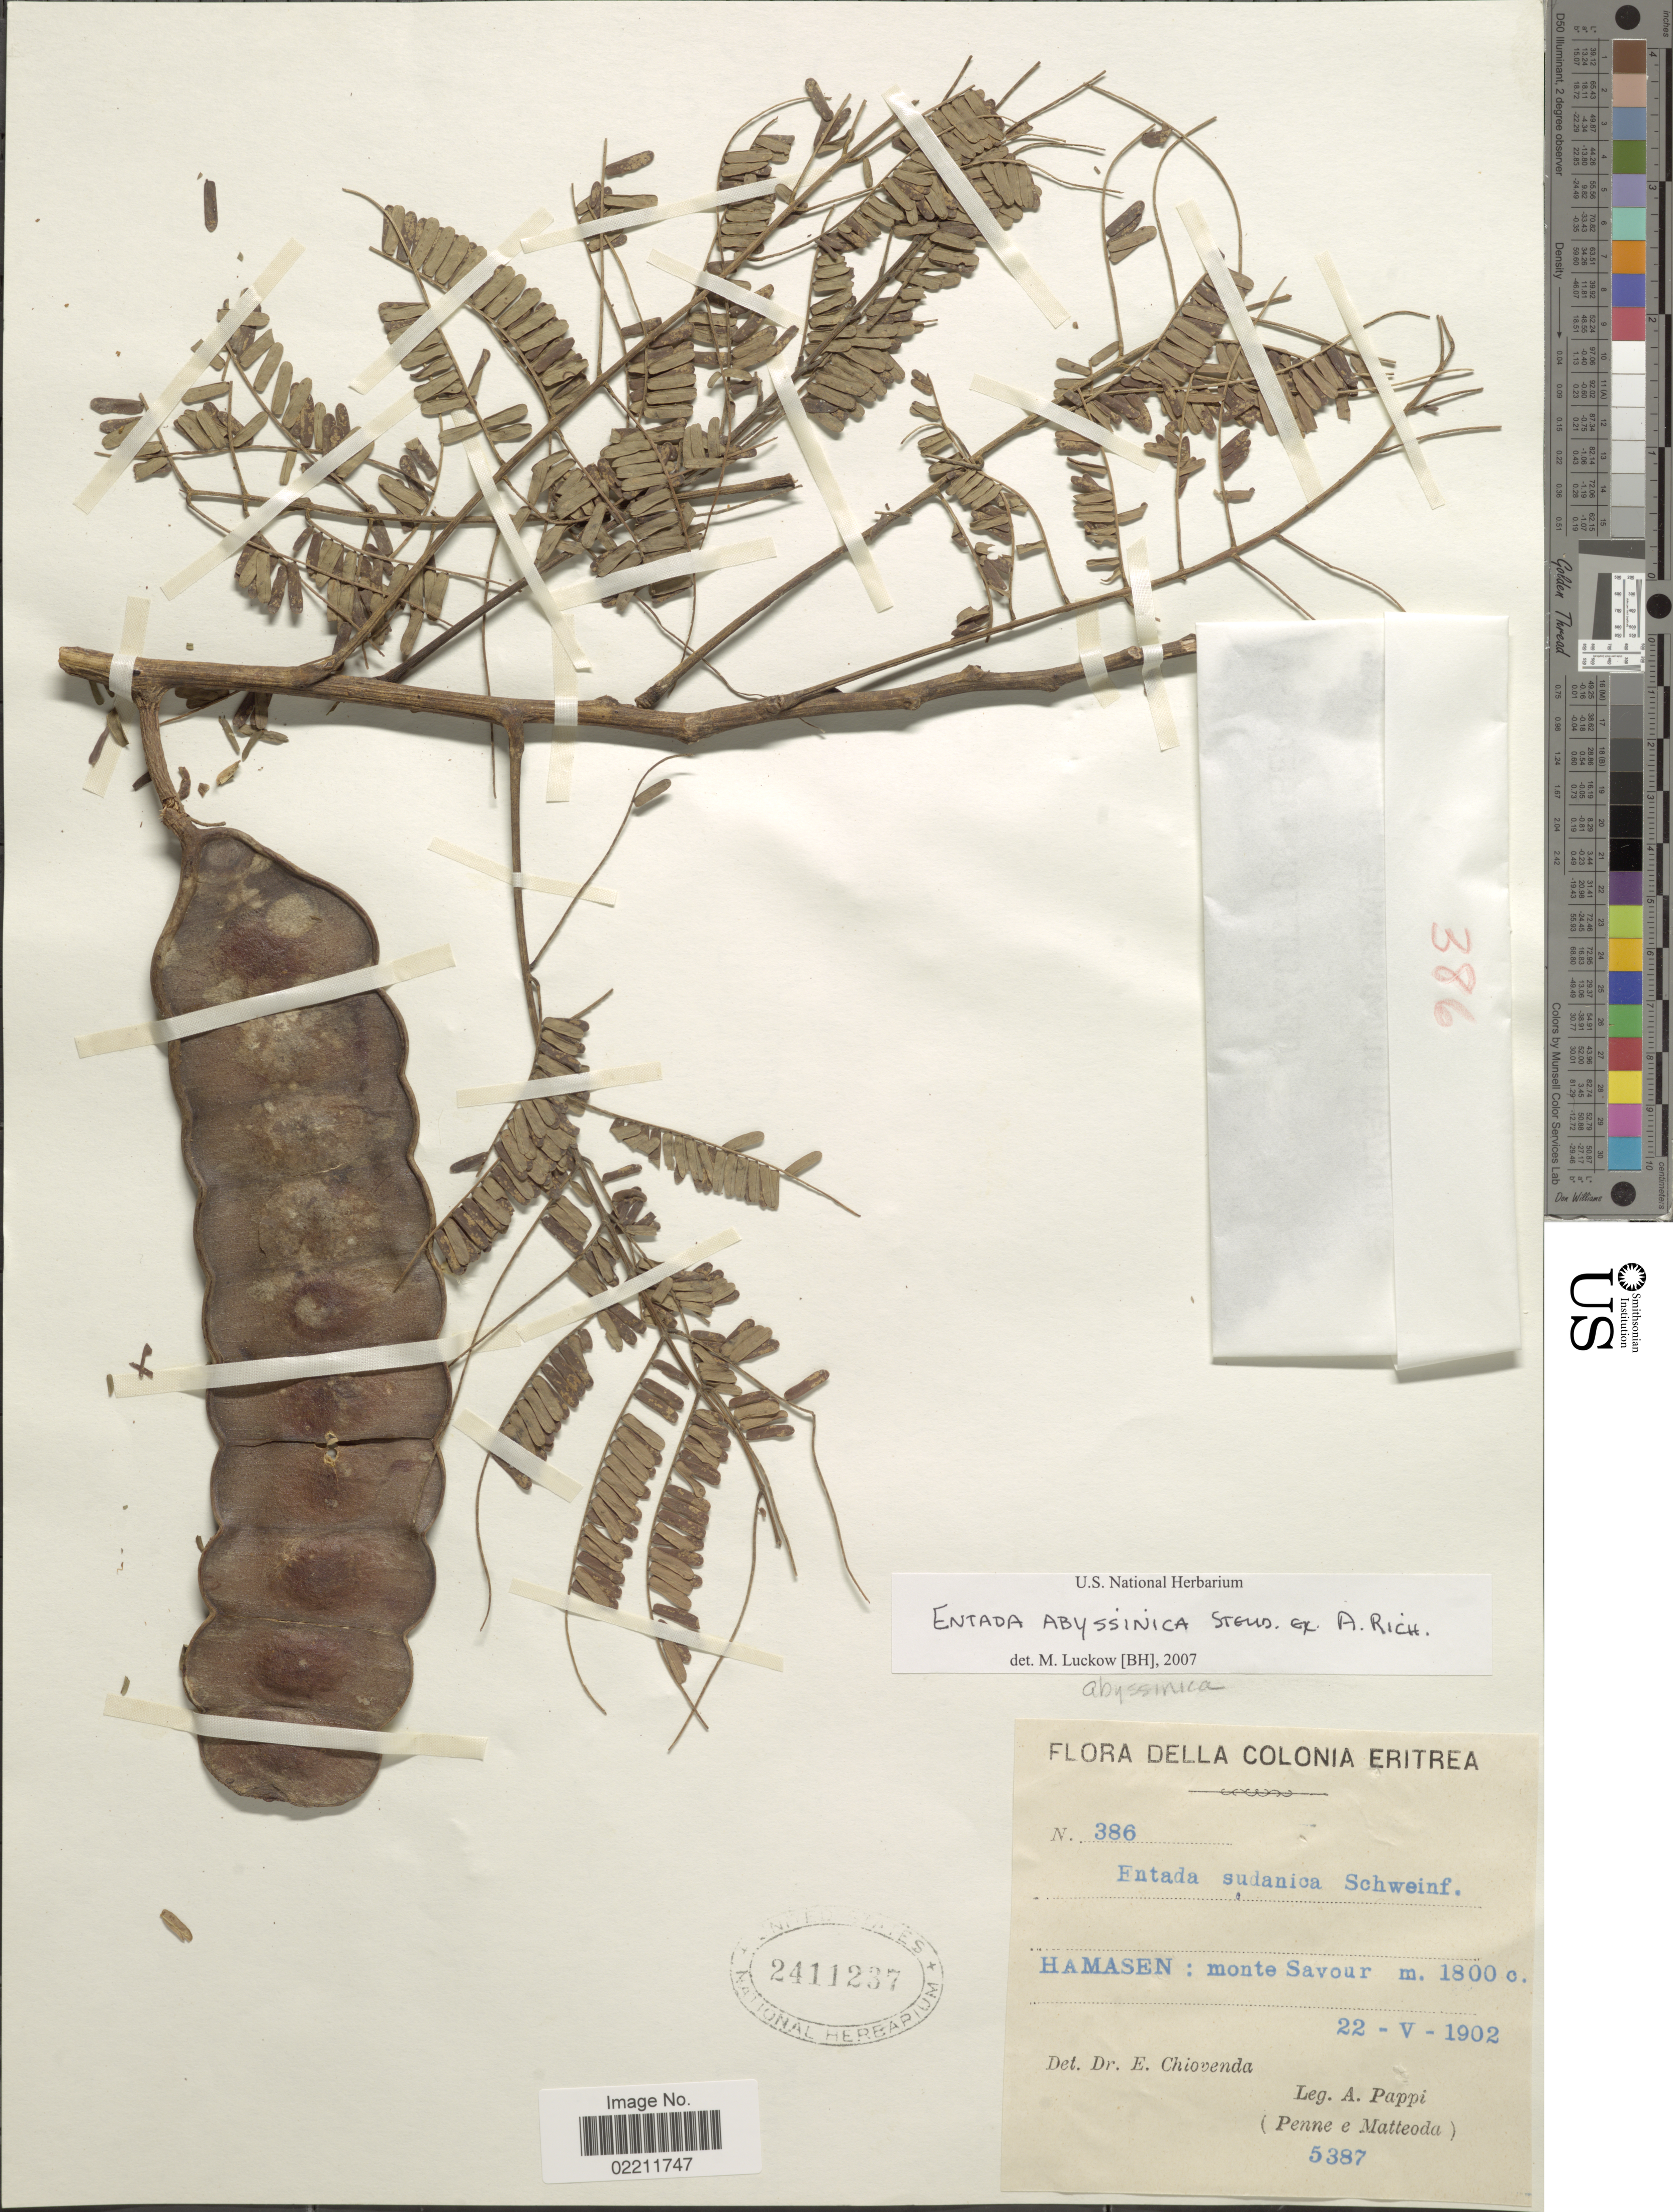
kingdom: Plantae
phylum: Tracheophyta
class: Magnoliopsida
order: Fabales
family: Fabaceae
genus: Entada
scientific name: Entada abyssinica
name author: Steud. ex A. Rich.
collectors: A. Pappi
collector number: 5387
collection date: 1902-05-22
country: Eritrea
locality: Colonia Eritea, Hamasen: monte Savour.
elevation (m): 1800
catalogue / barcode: US 2411237